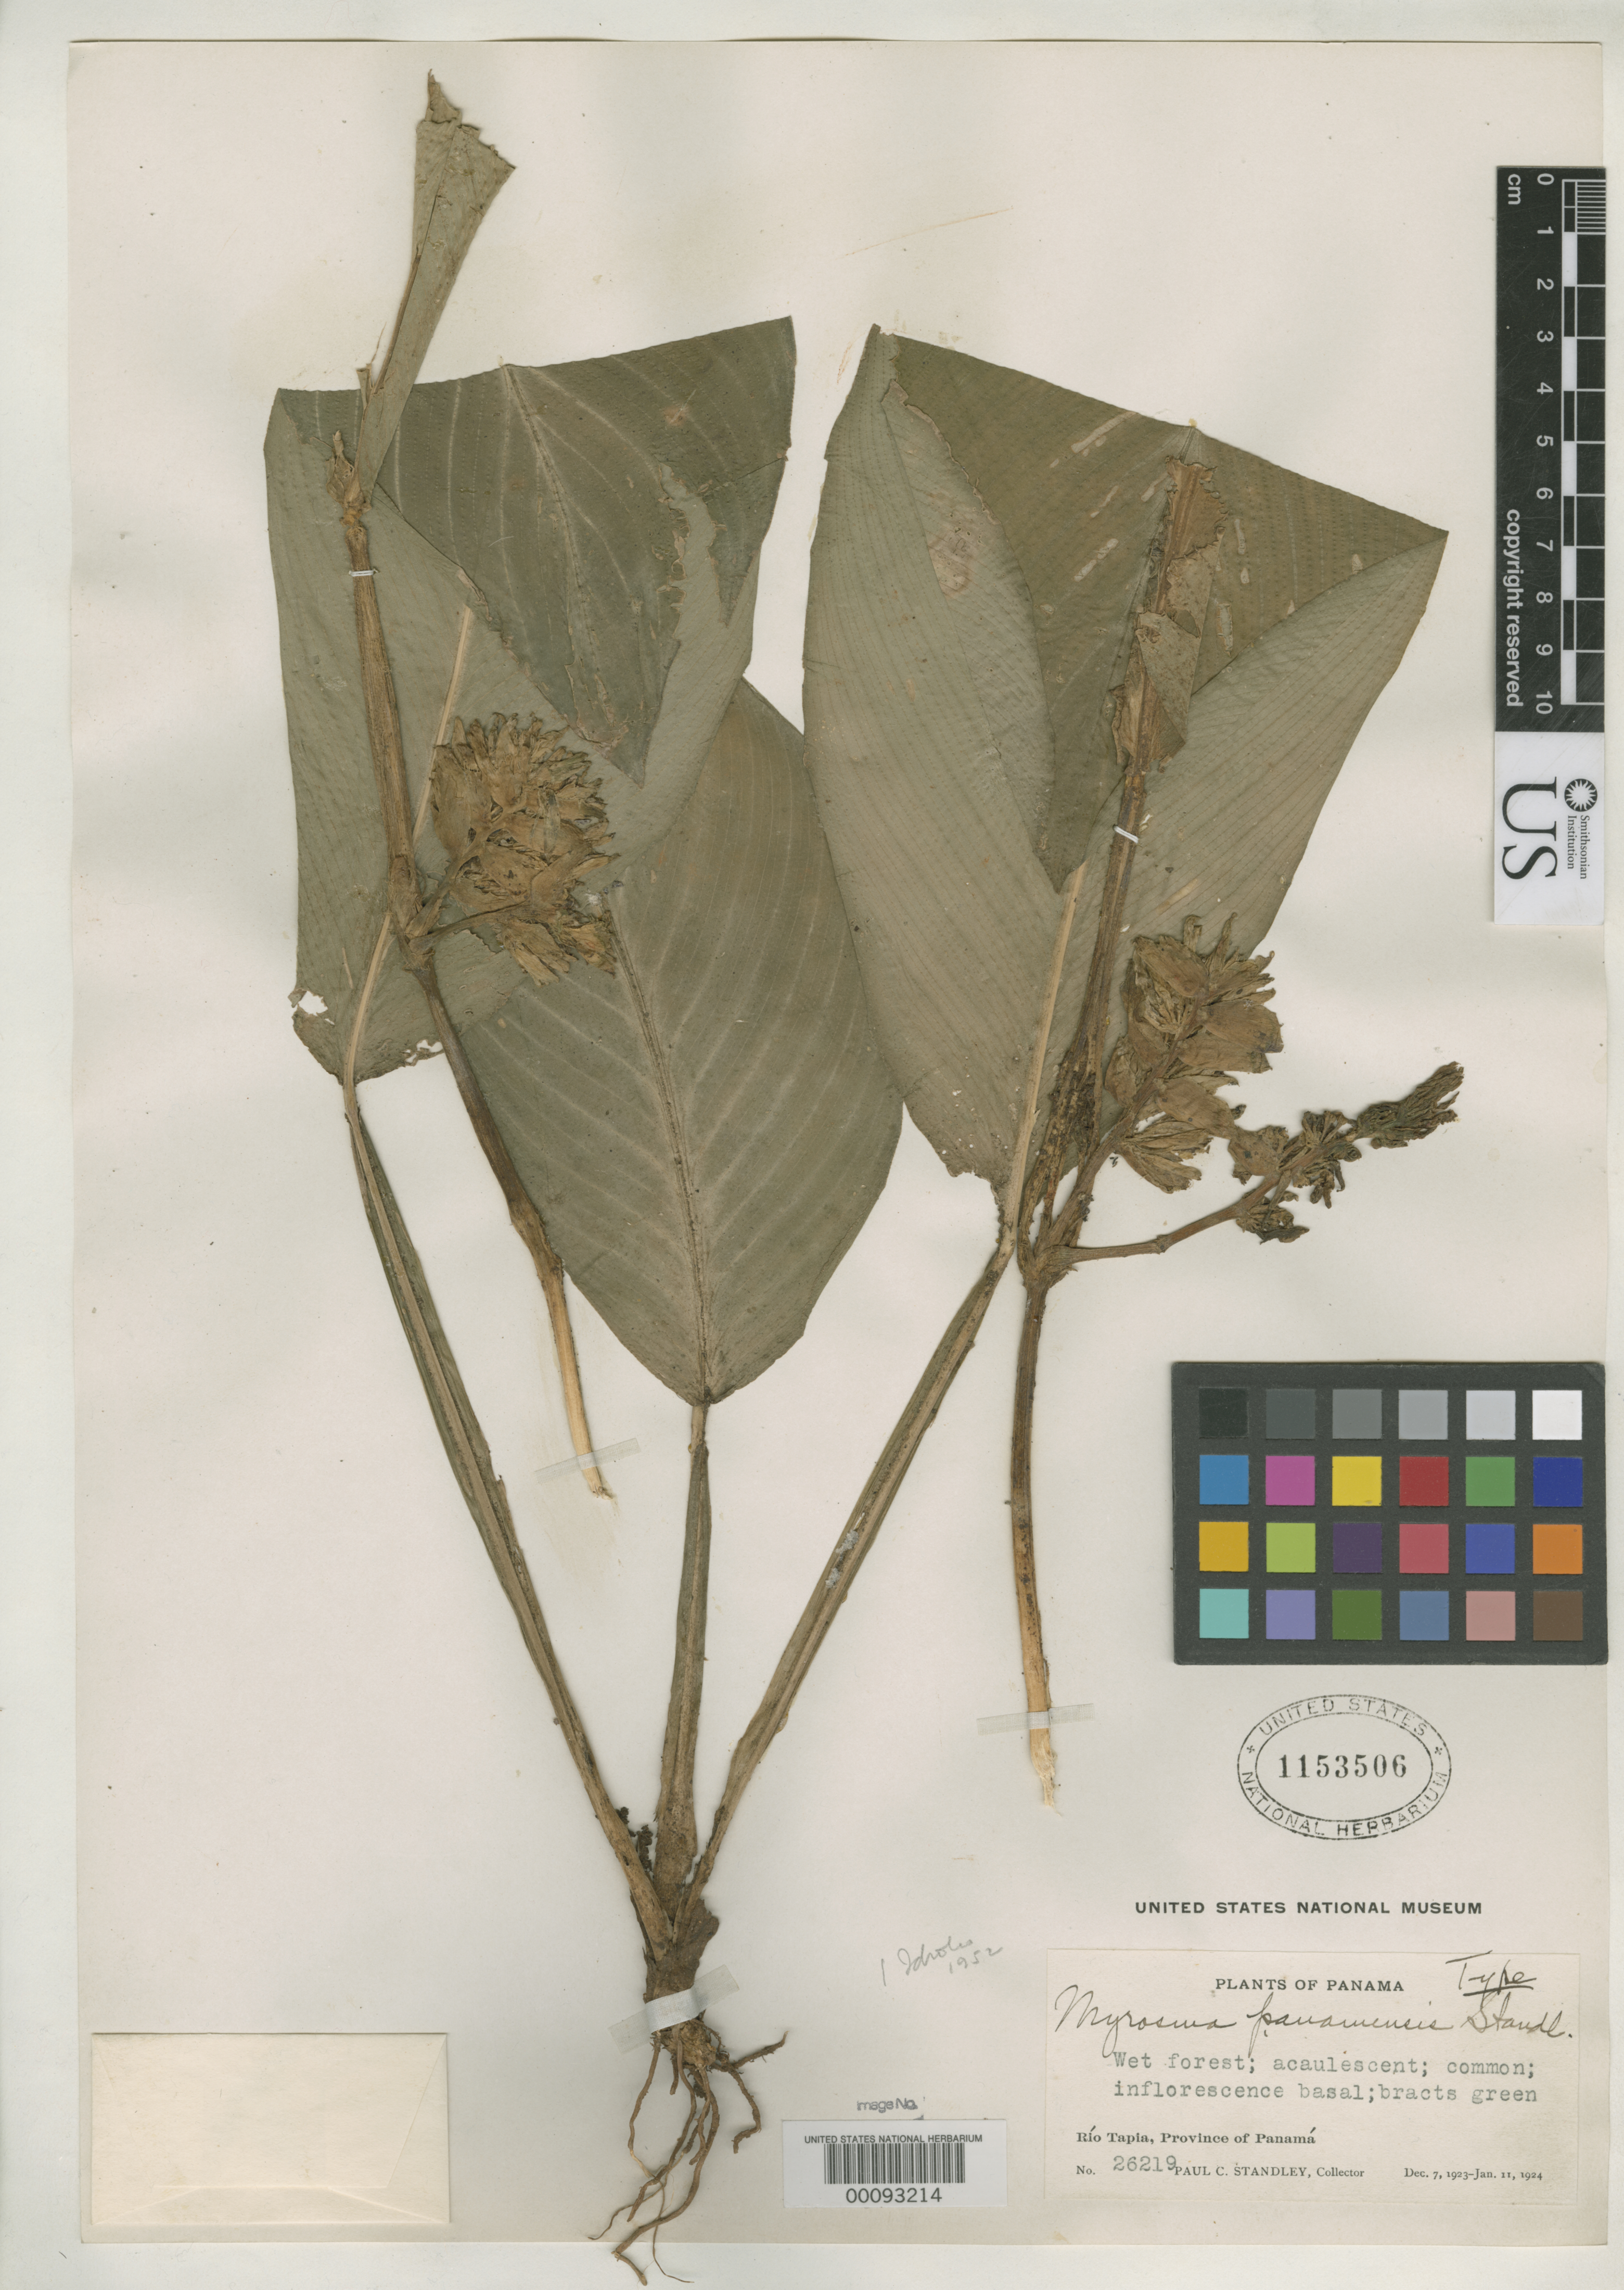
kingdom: Plantae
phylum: Tracheophyta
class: Liliopsida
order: Zingiberales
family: Marantaceae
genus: Myrosma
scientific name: Myrosma panamensis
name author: Standl.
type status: Holotype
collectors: P. C. Standley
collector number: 26219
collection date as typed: Dec 1923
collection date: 1923-12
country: Panama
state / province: Panamá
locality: Rio Tapia.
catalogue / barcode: US 1153506